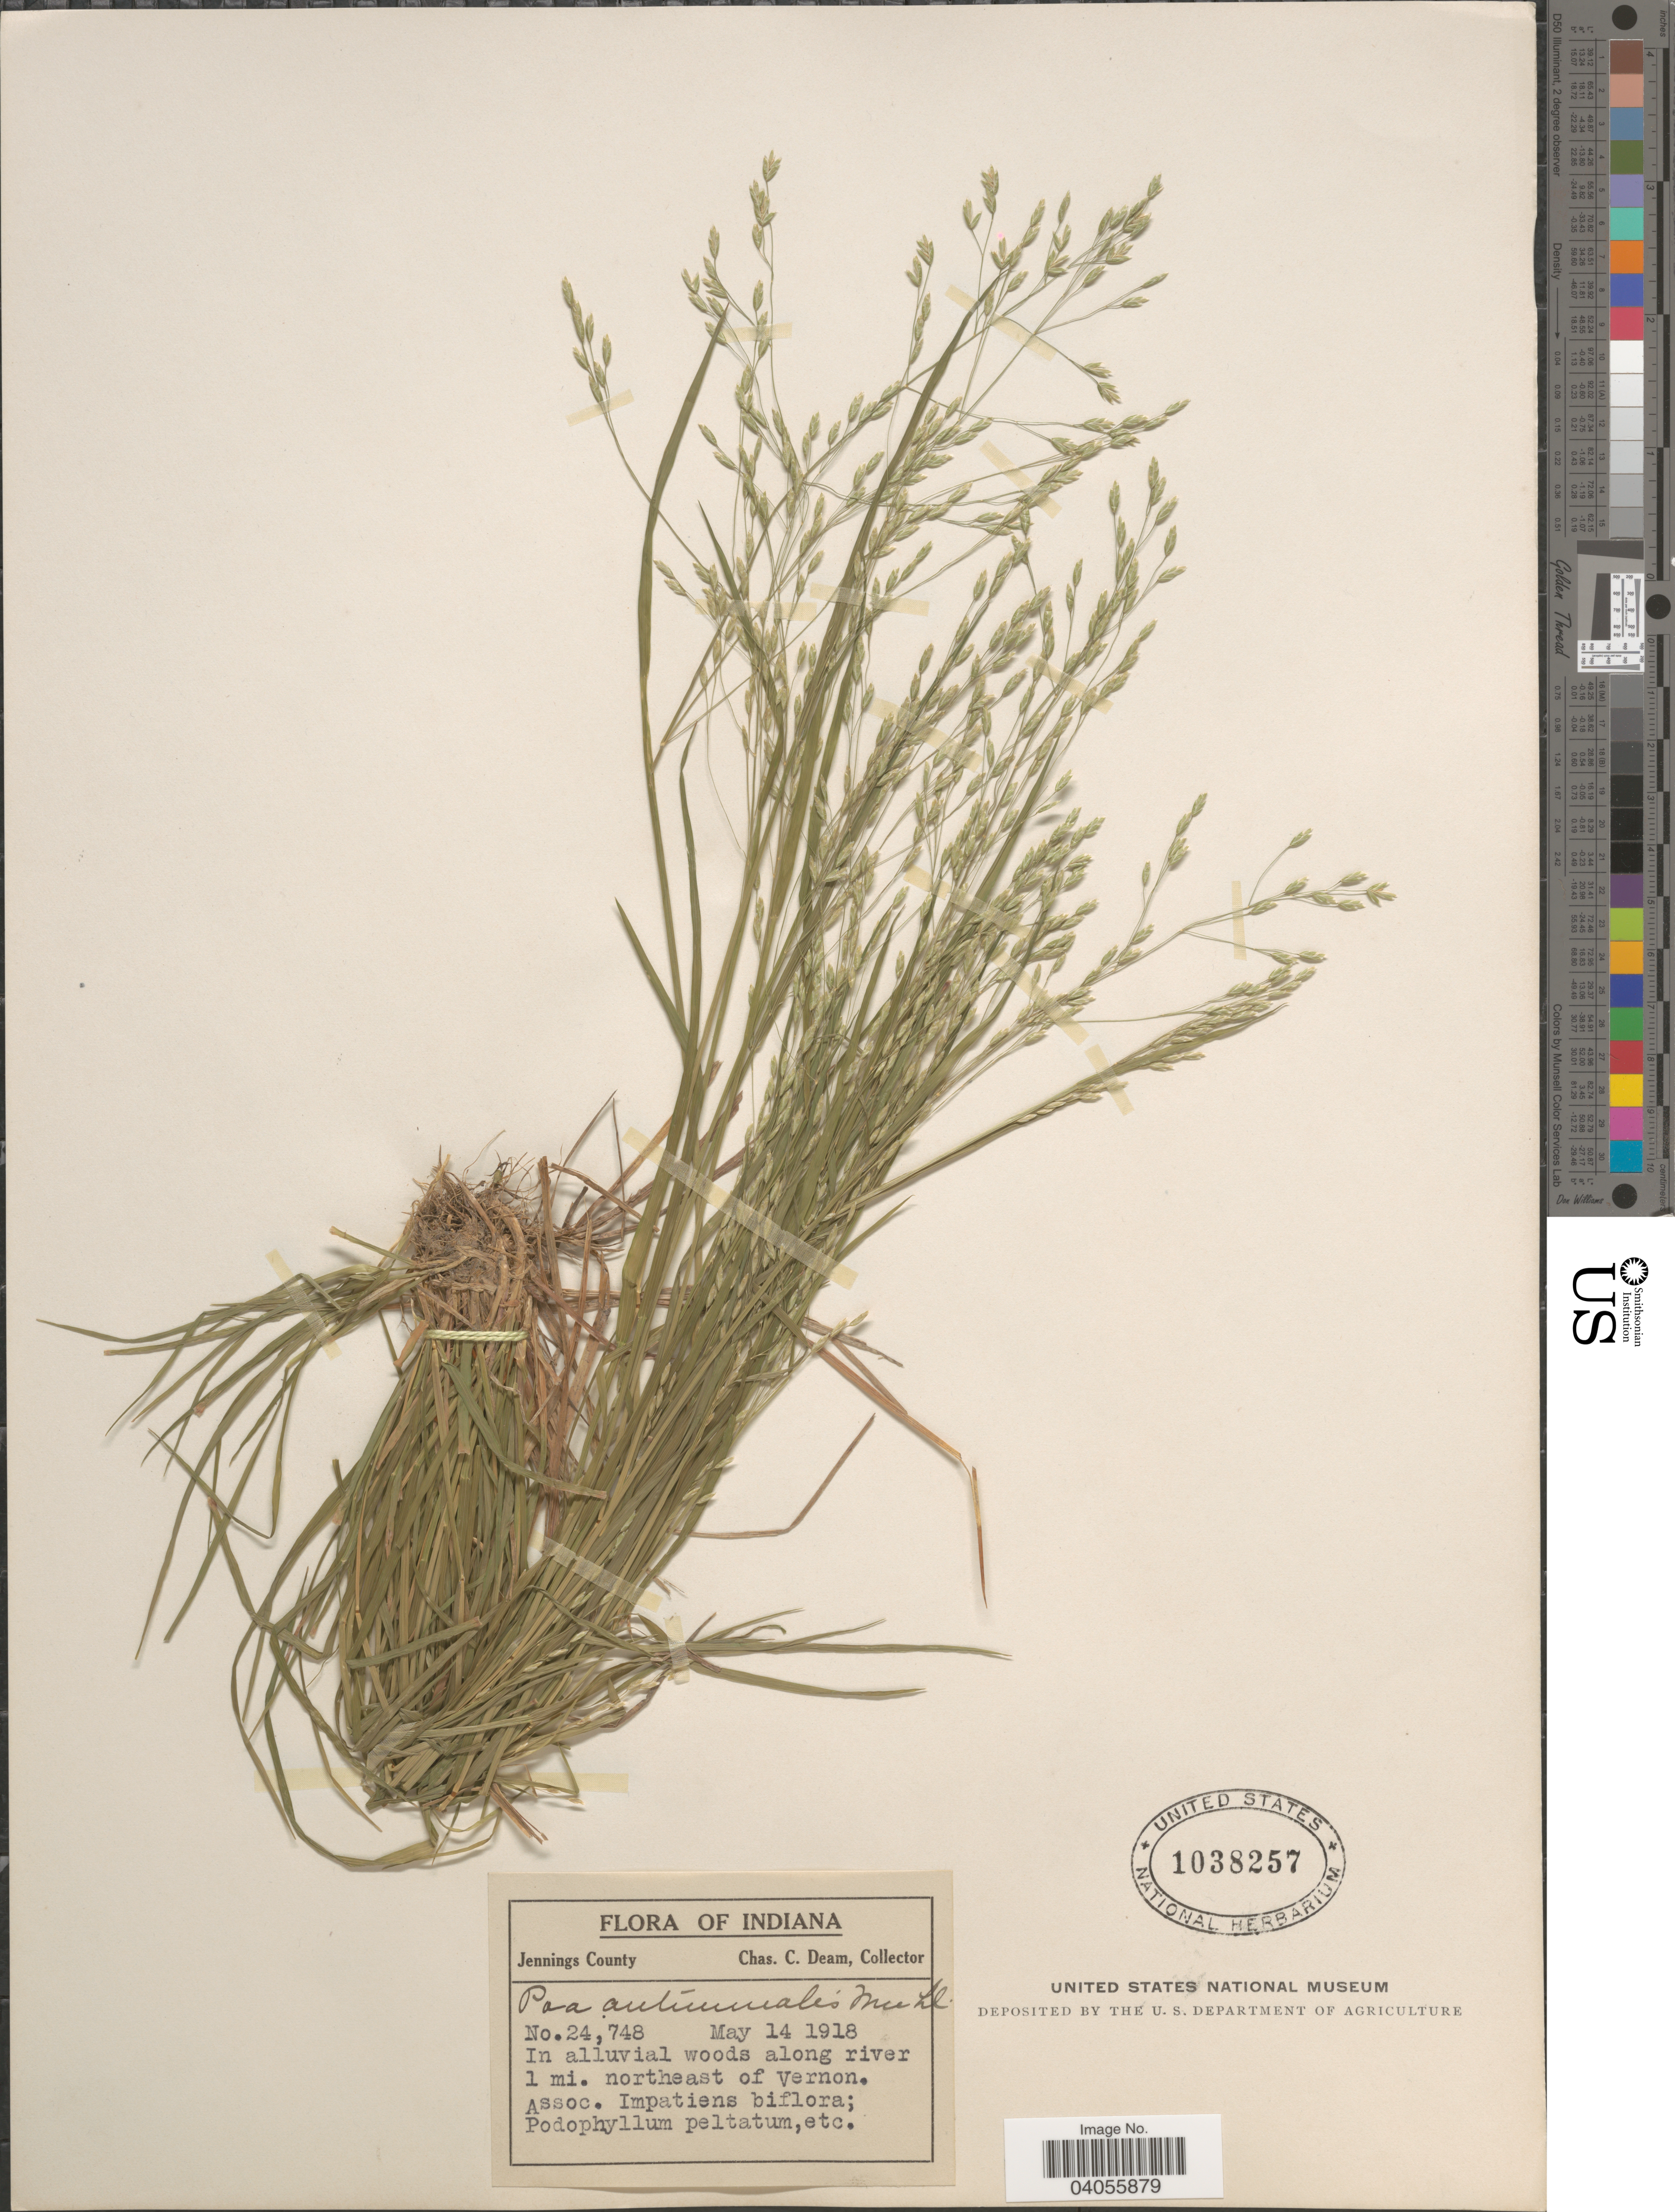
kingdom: Plantae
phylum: Tracheophyta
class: Liliopsida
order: Poales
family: Poaceae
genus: Poa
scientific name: Poa autumnalis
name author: Muhl. ex Elliott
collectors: C. C. Deam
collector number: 24748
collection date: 1918-05-14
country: United States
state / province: Indiana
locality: Jennings County. In alluvial woods along river 1 mi. northeast of Vernon.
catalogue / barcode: US 1038257